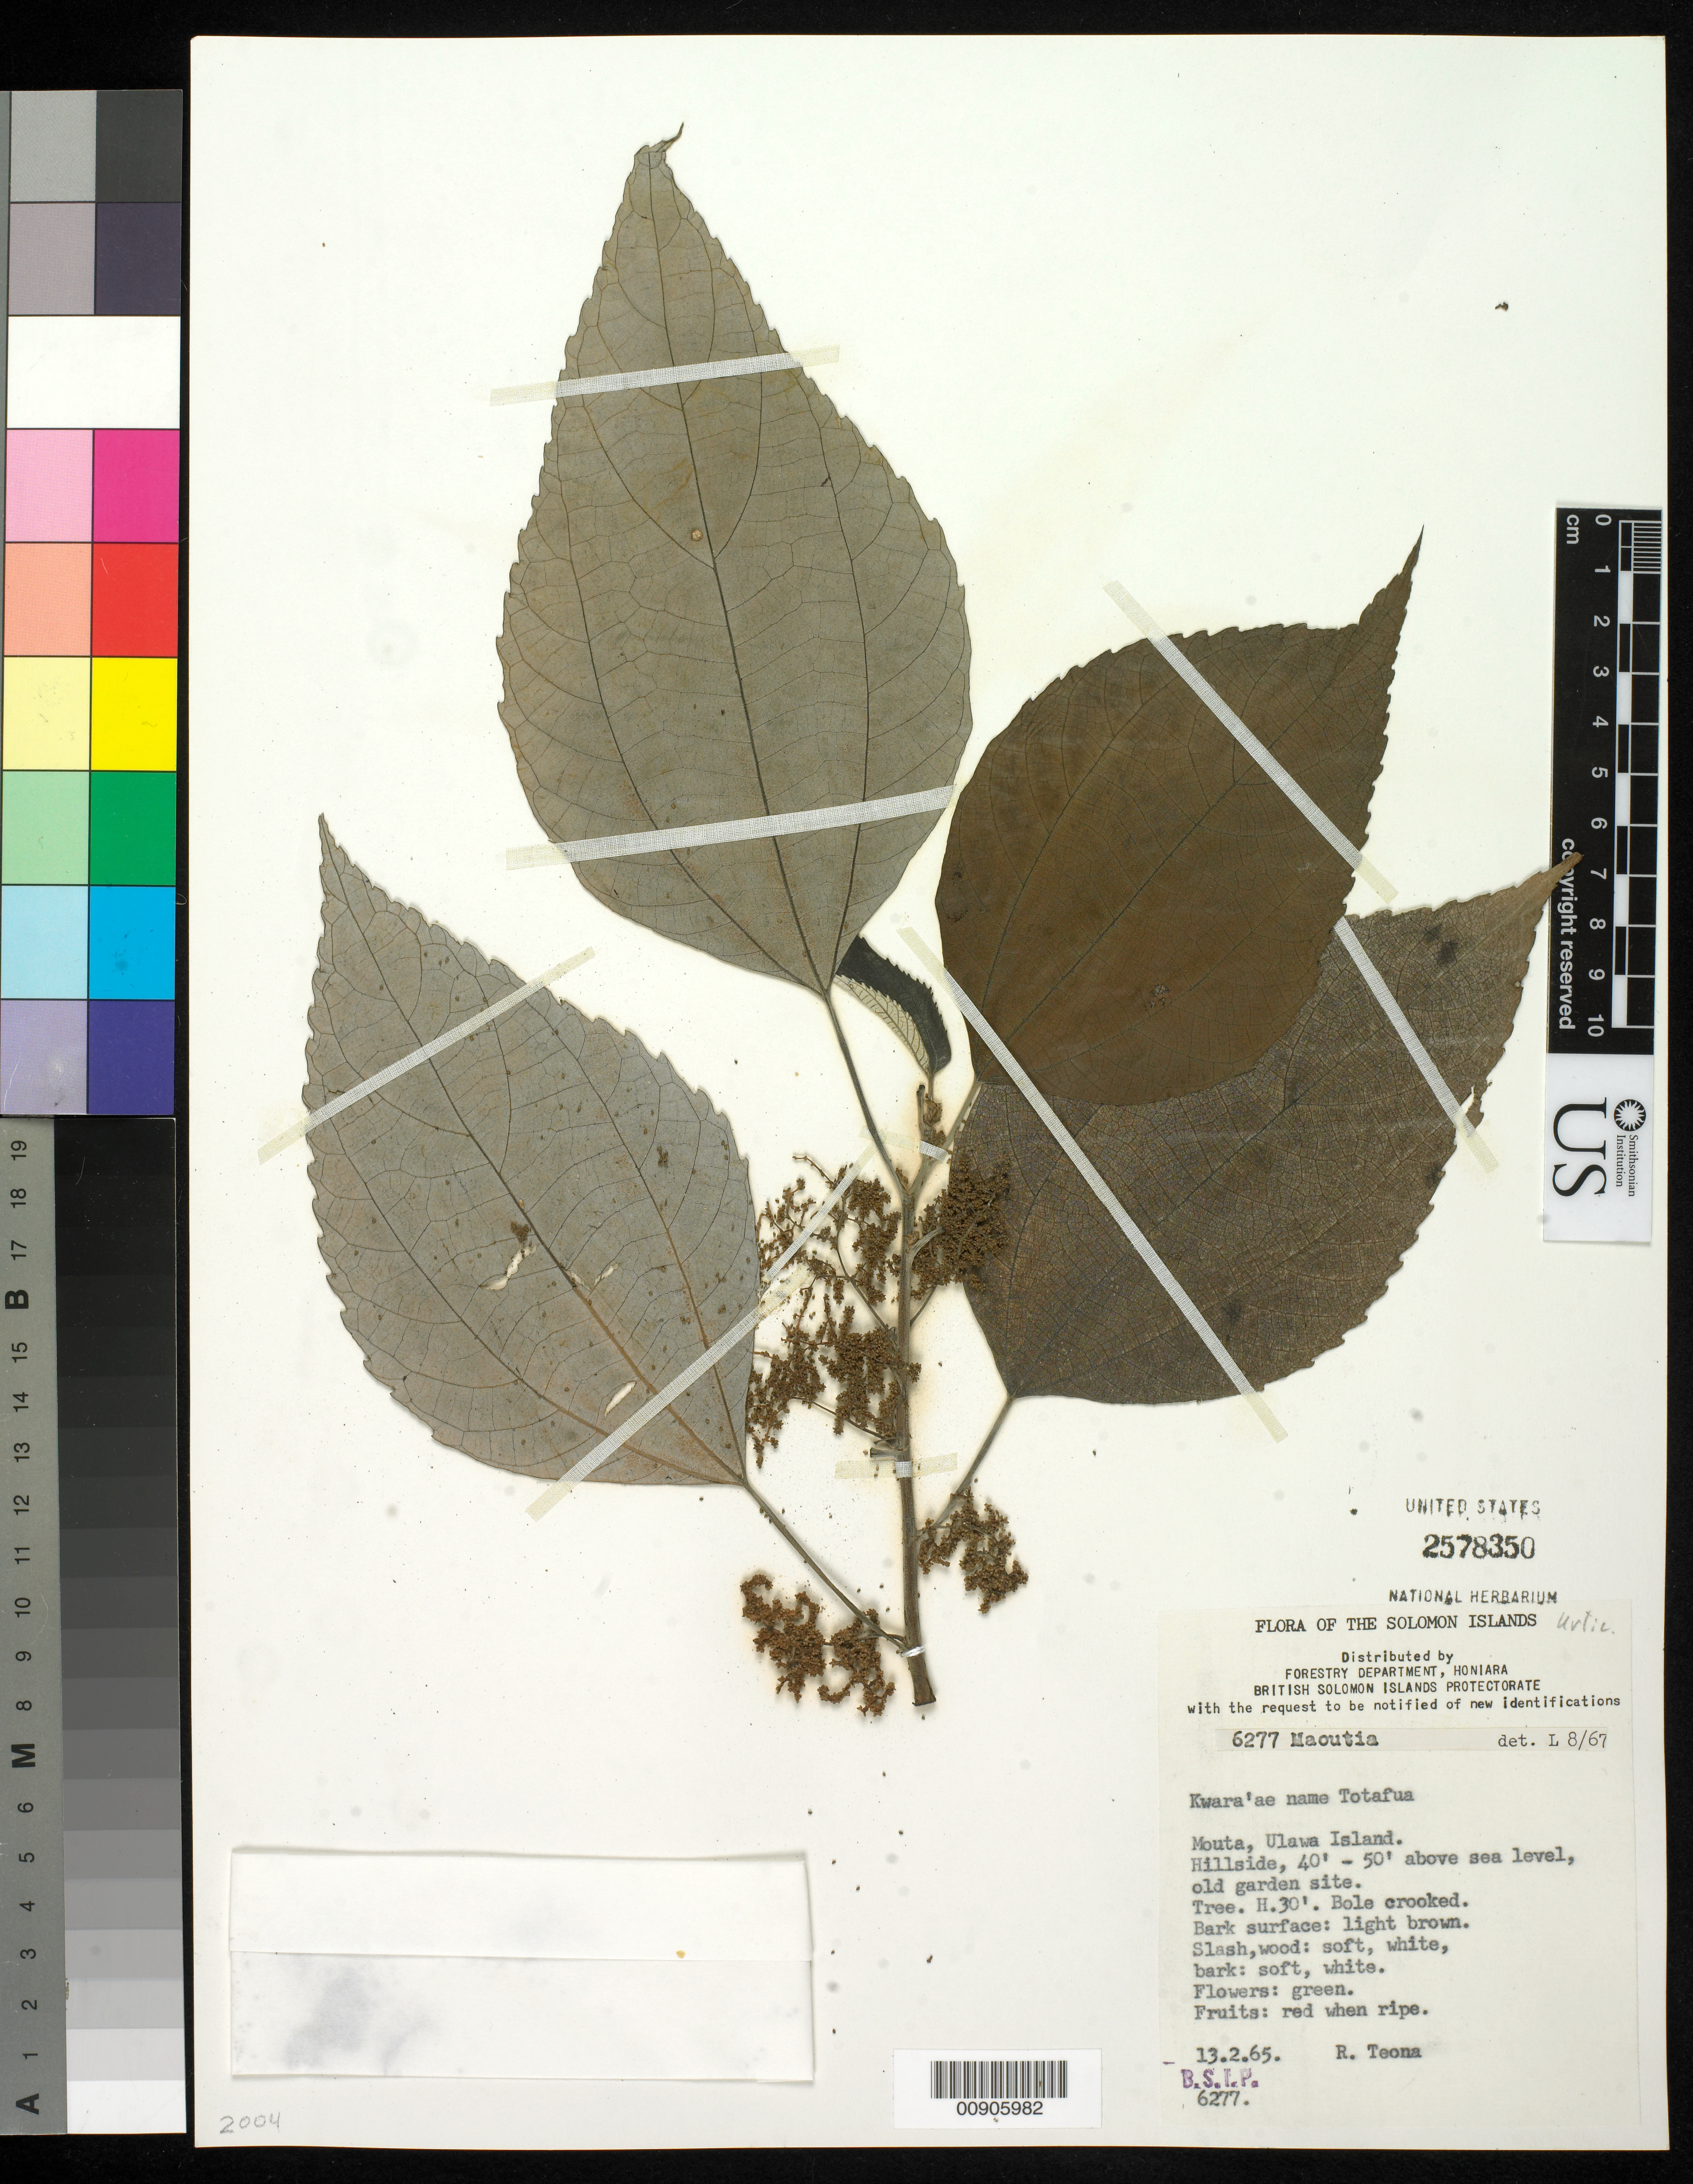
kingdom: Plantae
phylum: Tracheophyta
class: Magnoliopsida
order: Rosales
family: Urticaceae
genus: Maoutia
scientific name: Maoutia sp.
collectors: R. Teona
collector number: BSIP 6277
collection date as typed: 13 Feb 1965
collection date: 1965-02-13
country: Solomon Islands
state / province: Makira-Ulawa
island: Ulawa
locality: Mouta, Ulawa Island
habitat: Hillside, old garden site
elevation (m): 12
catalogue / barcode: US 2578350